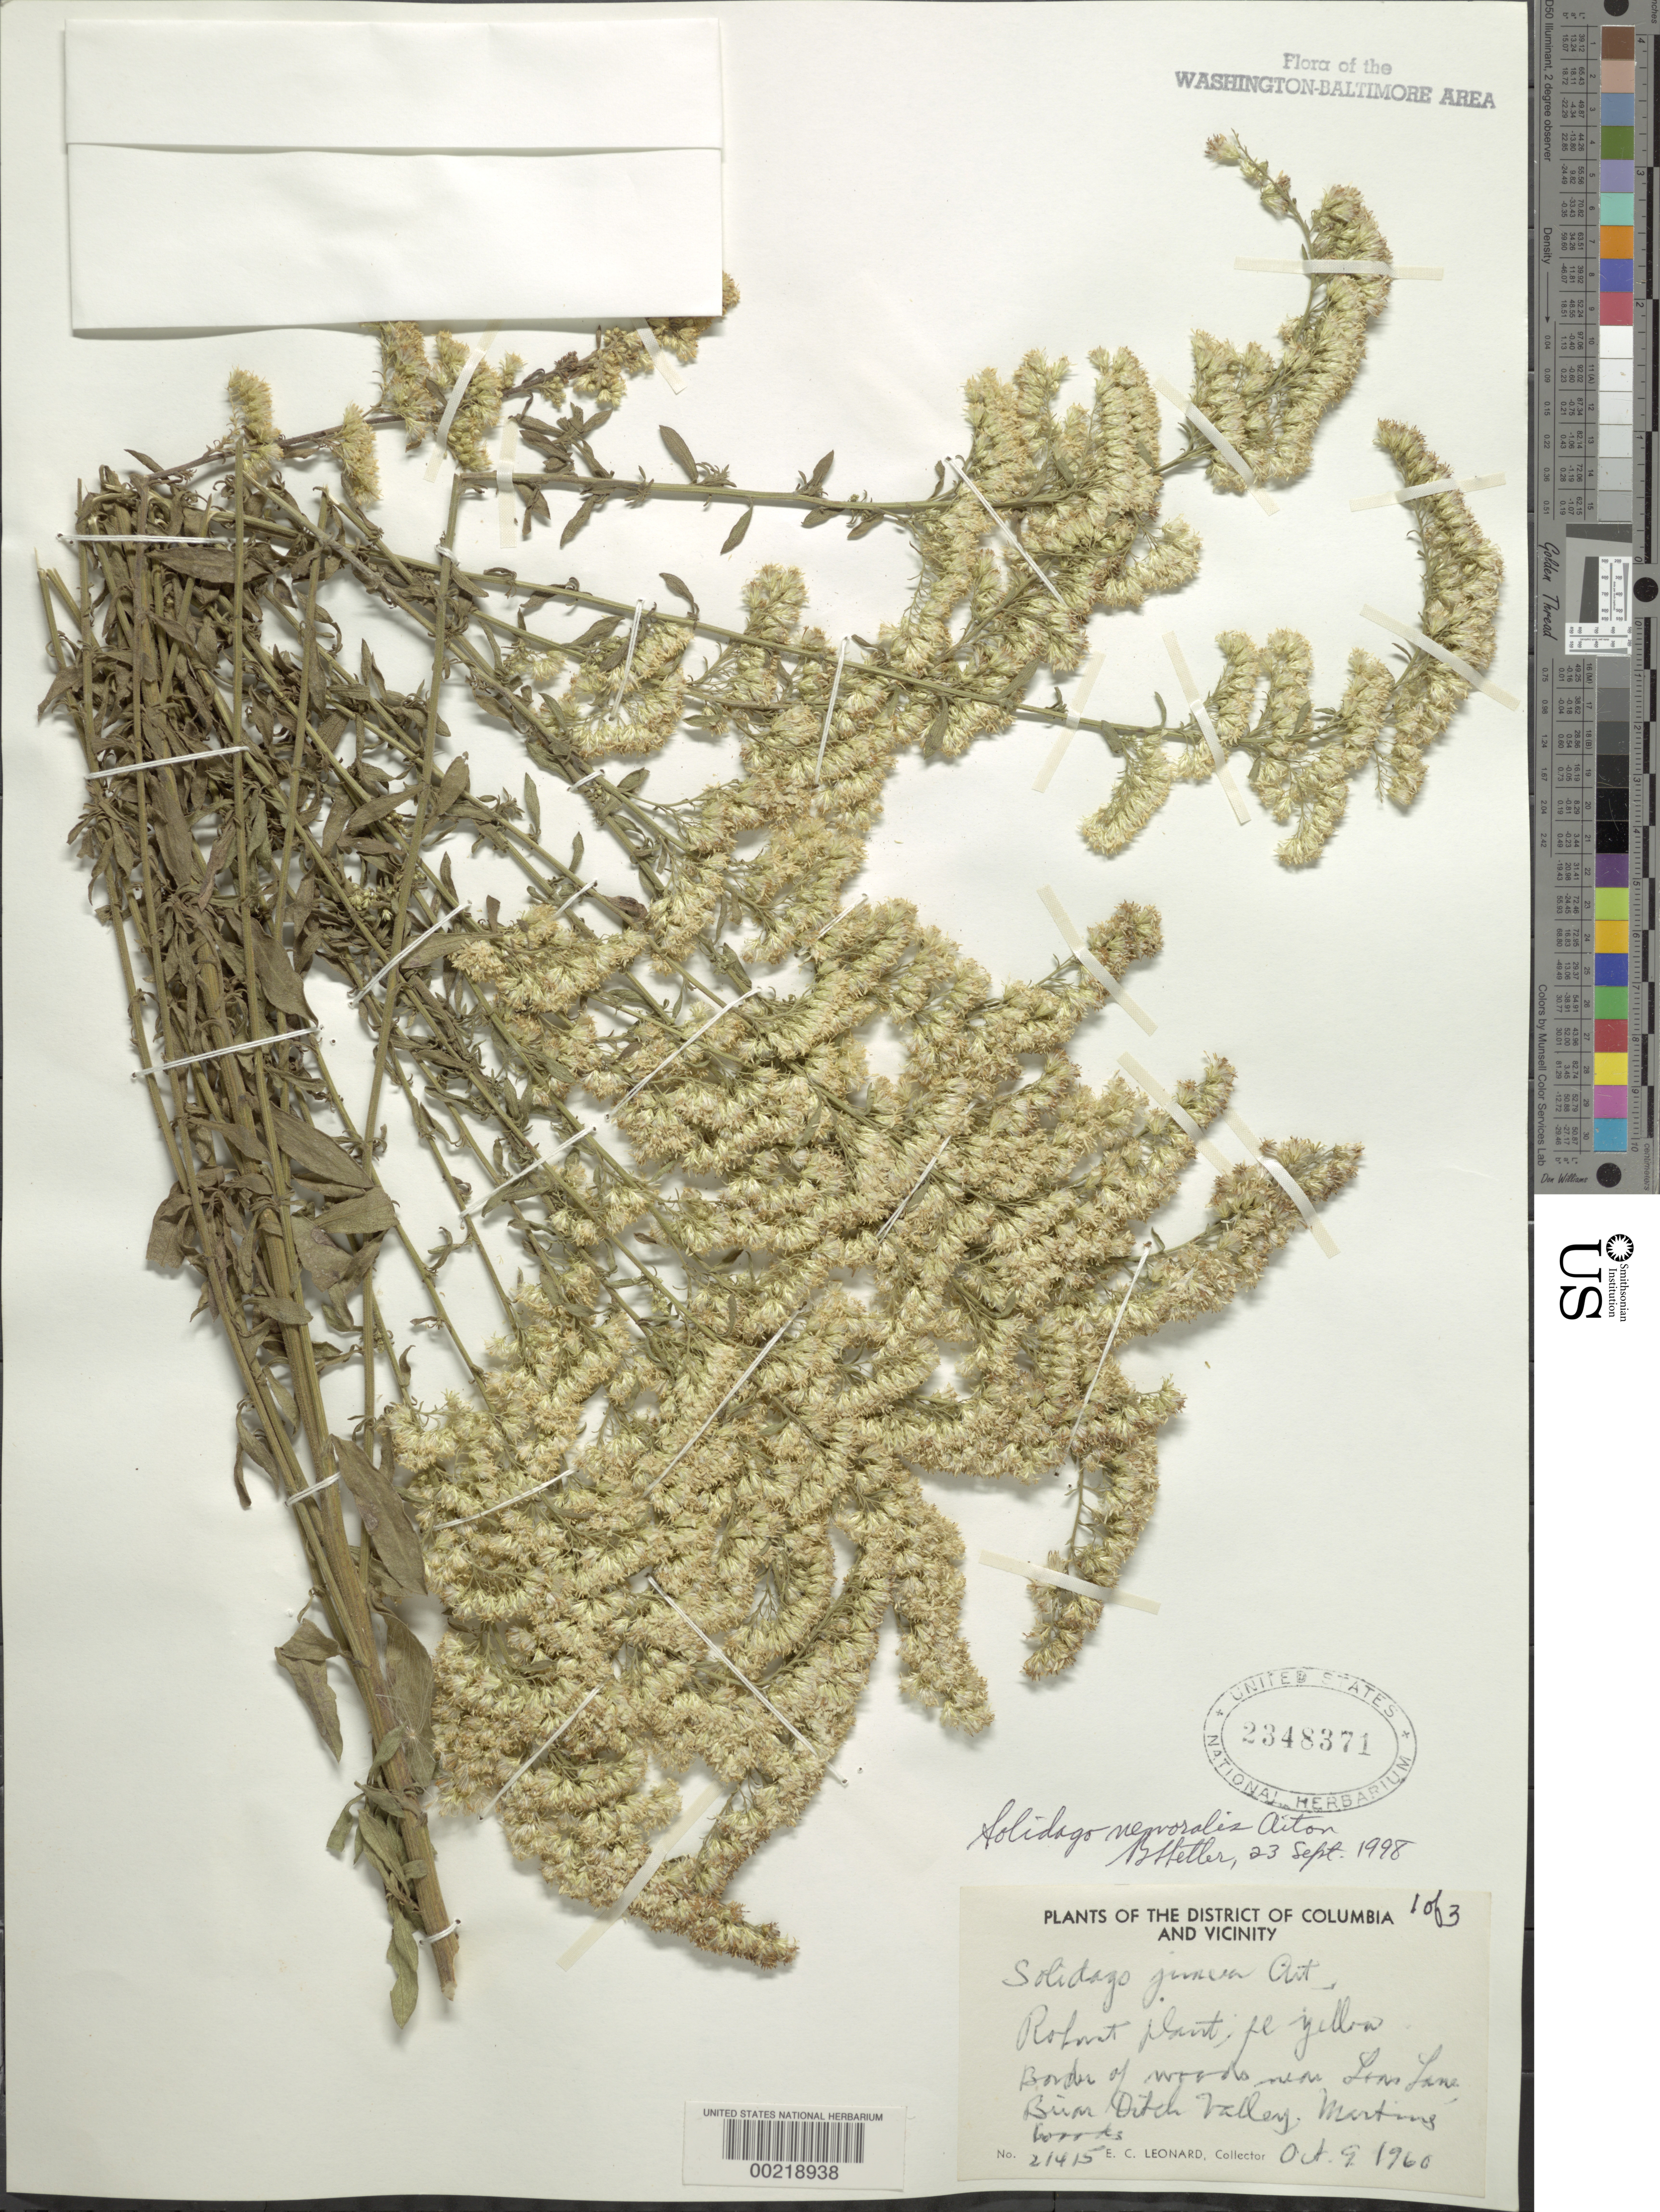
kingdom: Plantae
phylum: Tracheophyta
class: Magnoliopsida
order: Asterales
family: Asteraceae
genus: Solidago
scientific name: Solidago nemoralis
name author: Aiton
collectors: E. C. Leonard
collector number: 21415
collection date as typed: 09 Oct 1960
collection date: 1960-10-09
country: United States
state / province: Maryland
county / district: Prince George's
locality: Loas Lane Briar Ditch Valley below Martins Lane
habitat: Border of woods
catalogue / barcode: US 2348371